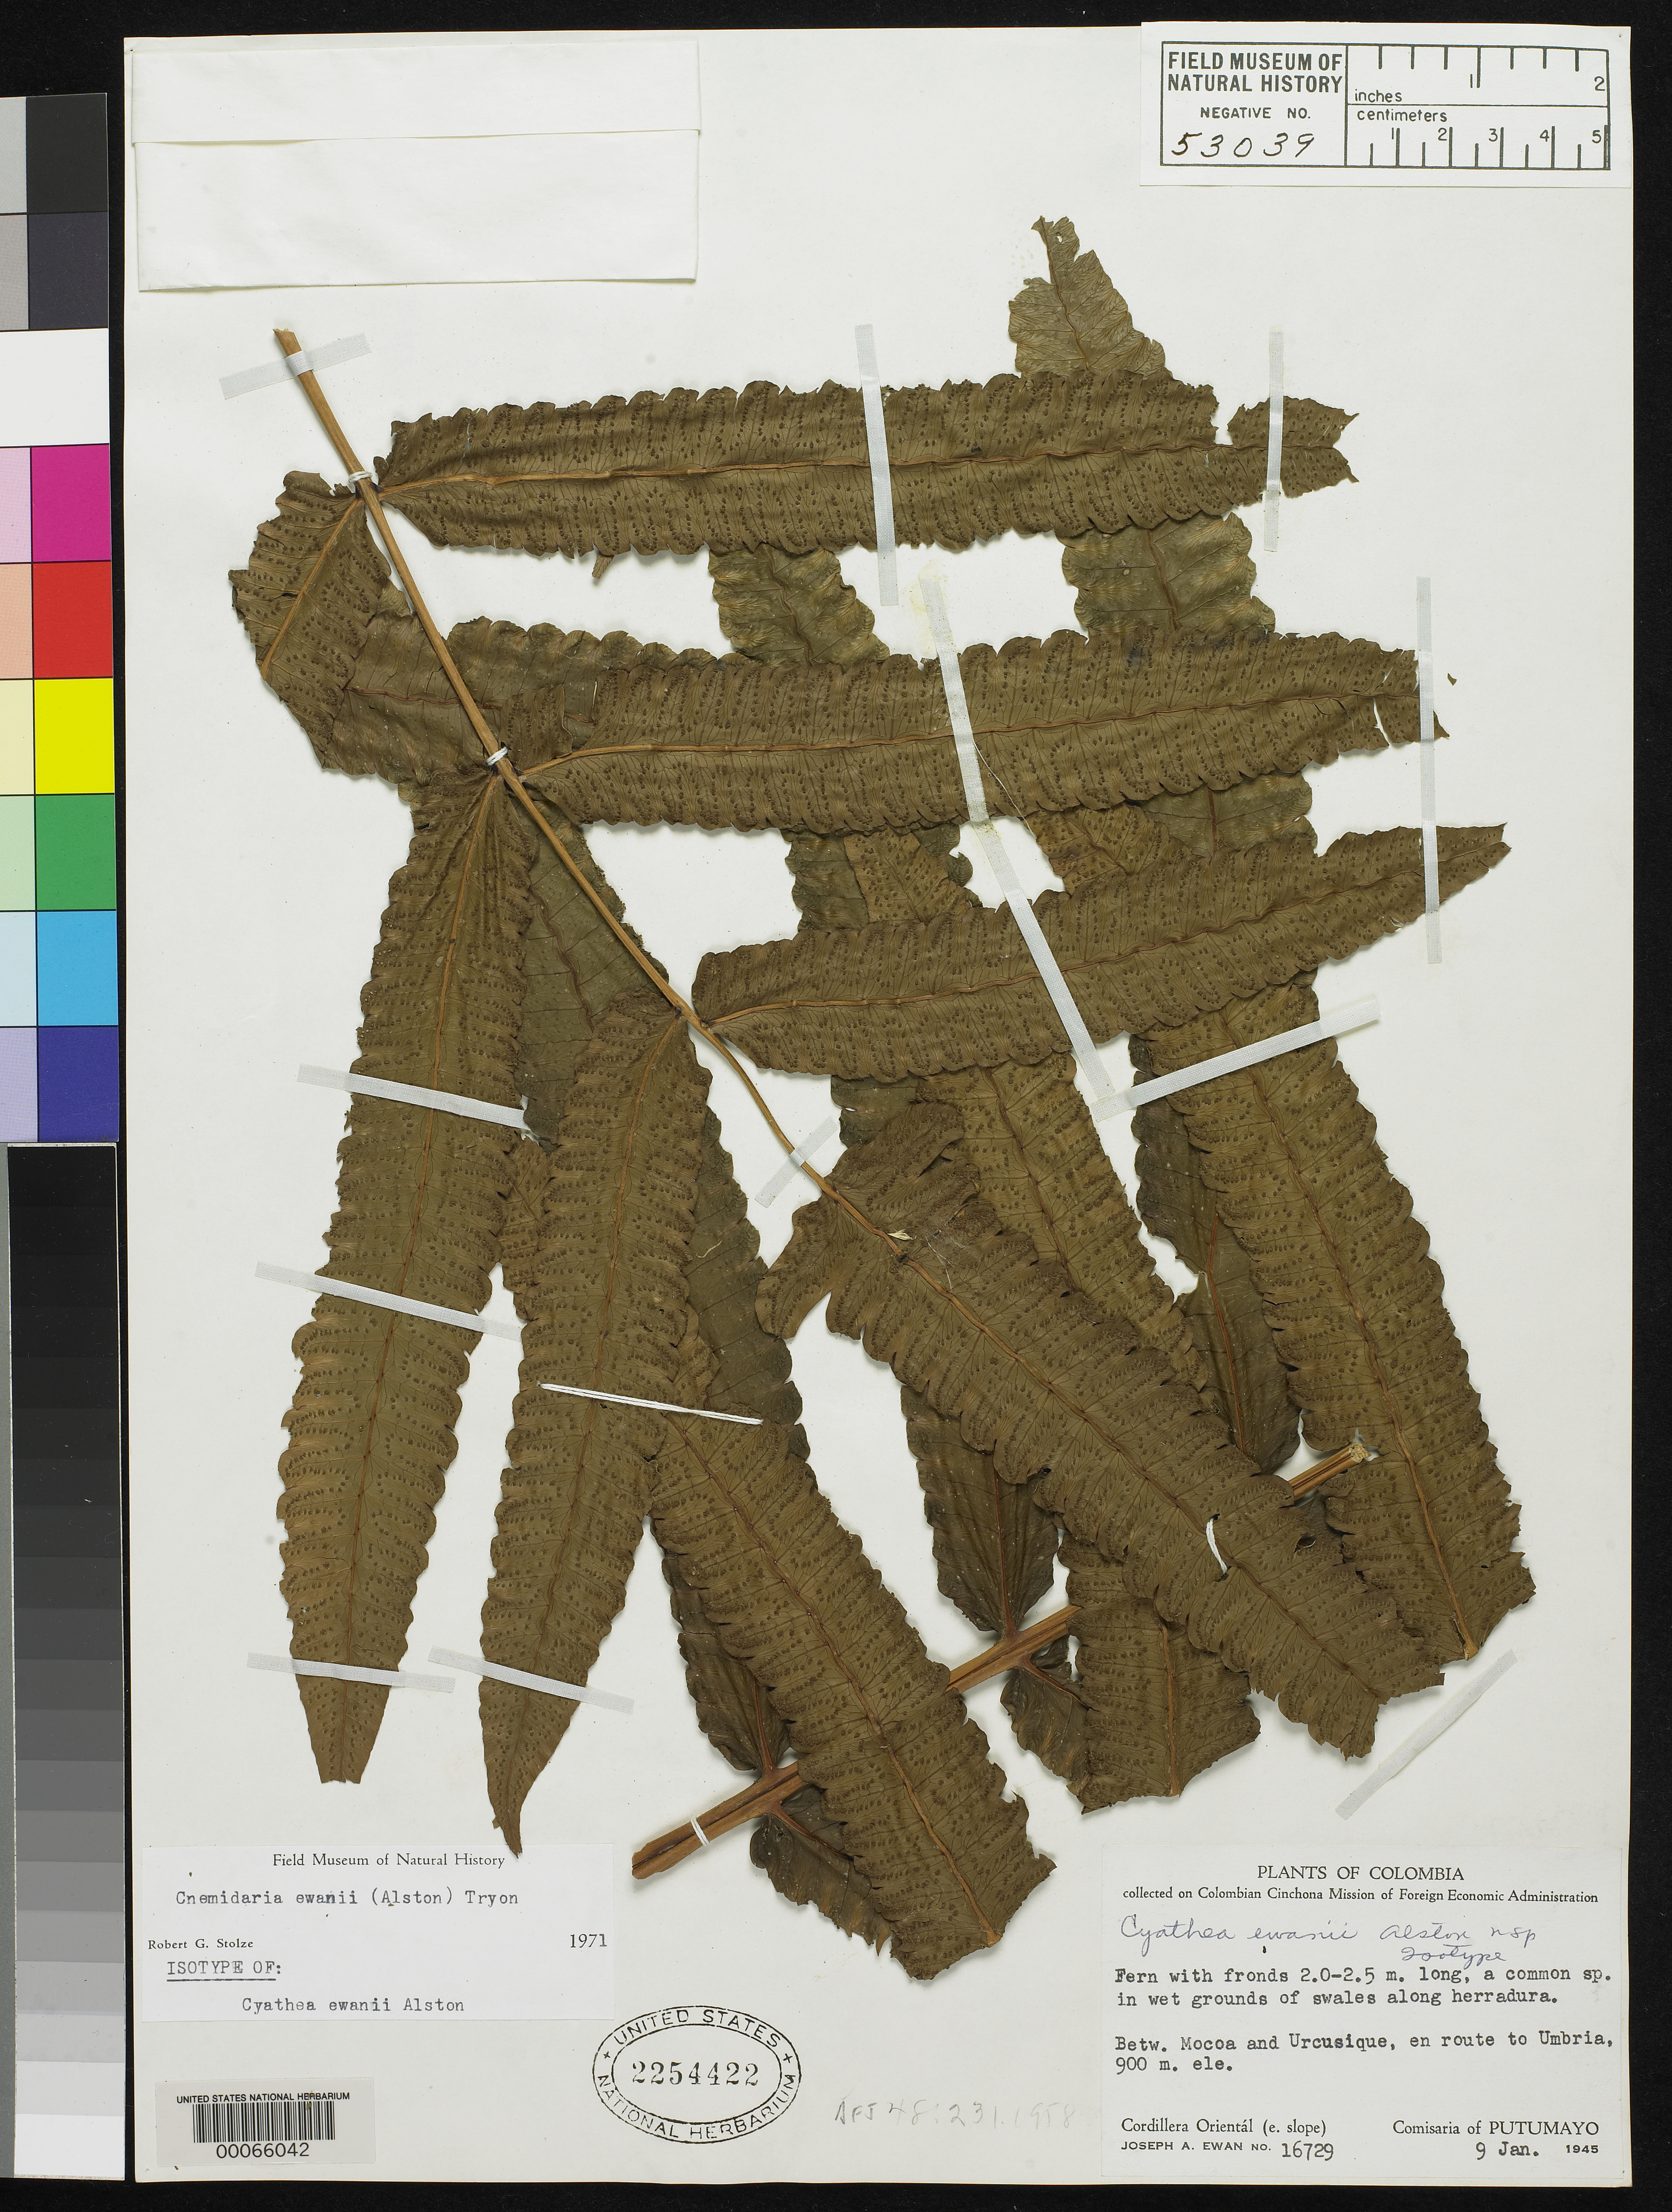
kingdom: Plantae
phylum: Tracheophyta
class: Polypodiopsida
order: Cyatheales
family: Cyatheaceae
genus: Cyathea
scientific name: Cyathea ewanii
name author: Alston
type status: Isotype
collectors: J. A. Ewan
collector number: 16729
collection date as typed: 09 Jan 1948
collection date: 1948-01-09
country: Colombia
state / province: Putumayo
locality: Cordillera Oriental, E slope, between Mocca & Urcusique, en route to Umbria.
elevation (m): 900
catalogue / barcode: US 2254422